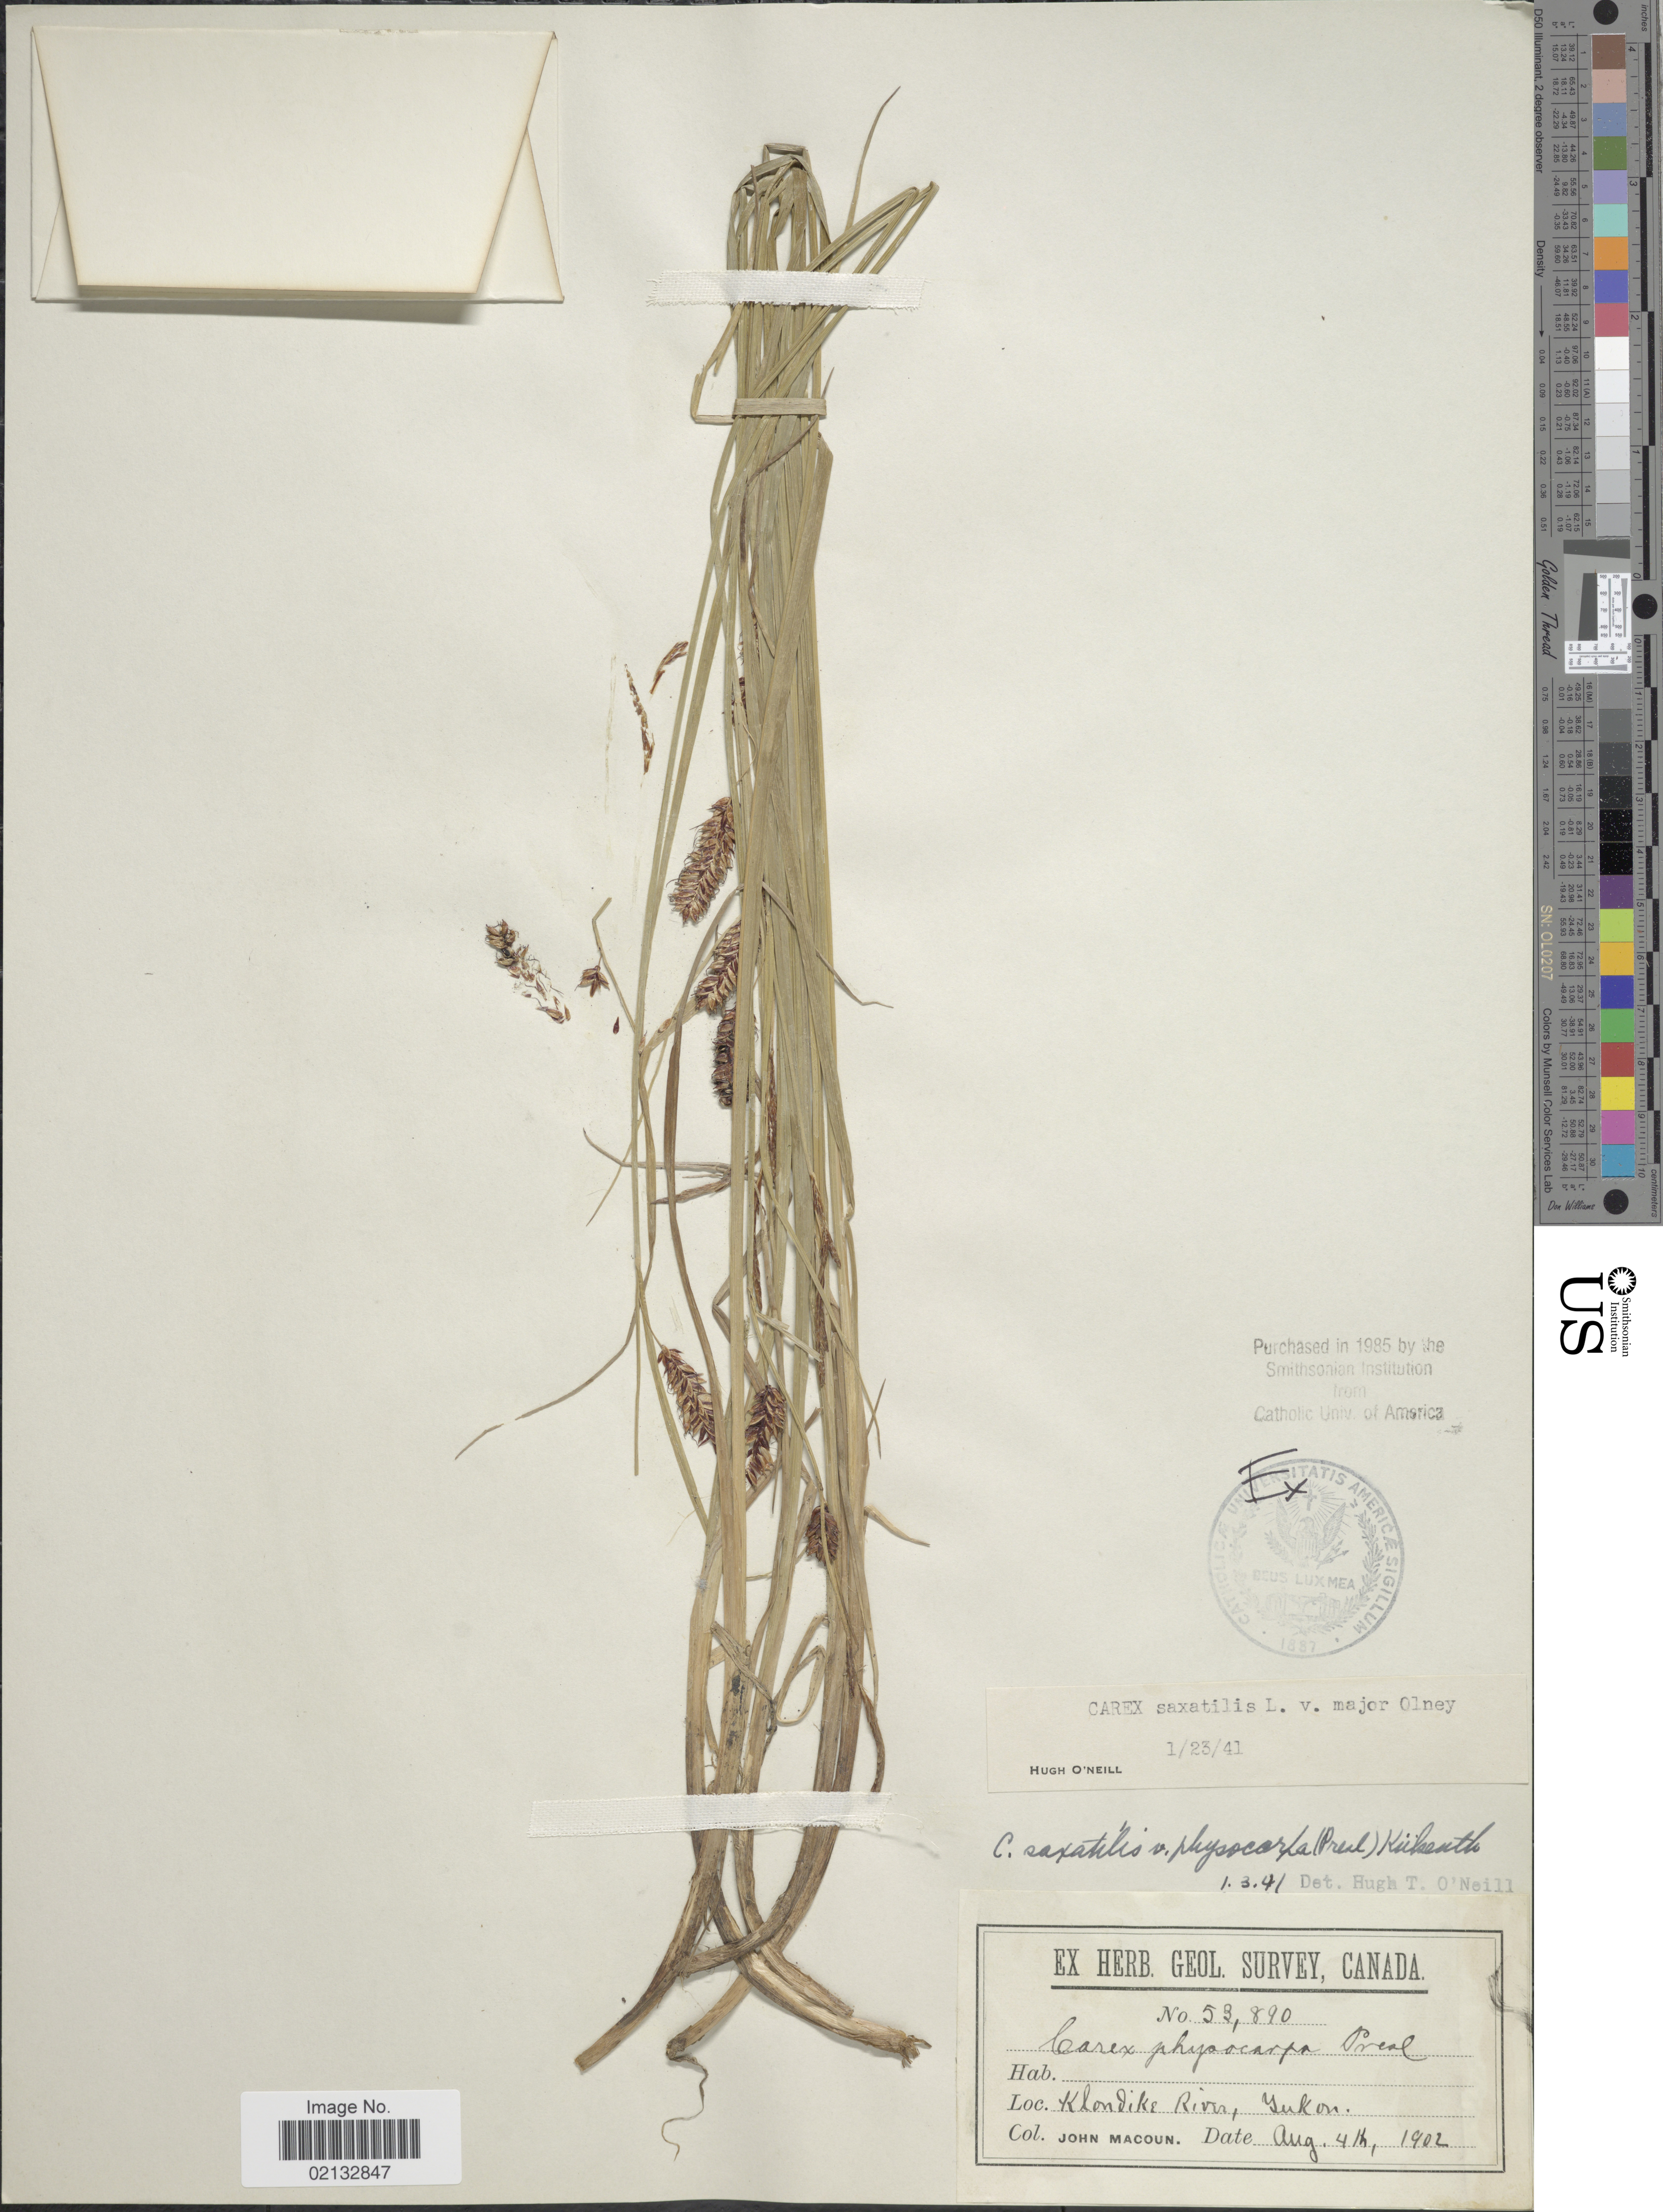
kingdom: Plantae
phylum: Tracheophyta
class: Liliopsida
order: Poales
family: Cyperaceae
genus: Carex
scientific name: Carex saxatilis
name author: L.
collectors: J. Macoun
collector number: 53890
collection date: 1902-08-04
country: Canada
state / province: Yukon Territory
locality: Klondike River, Yukon